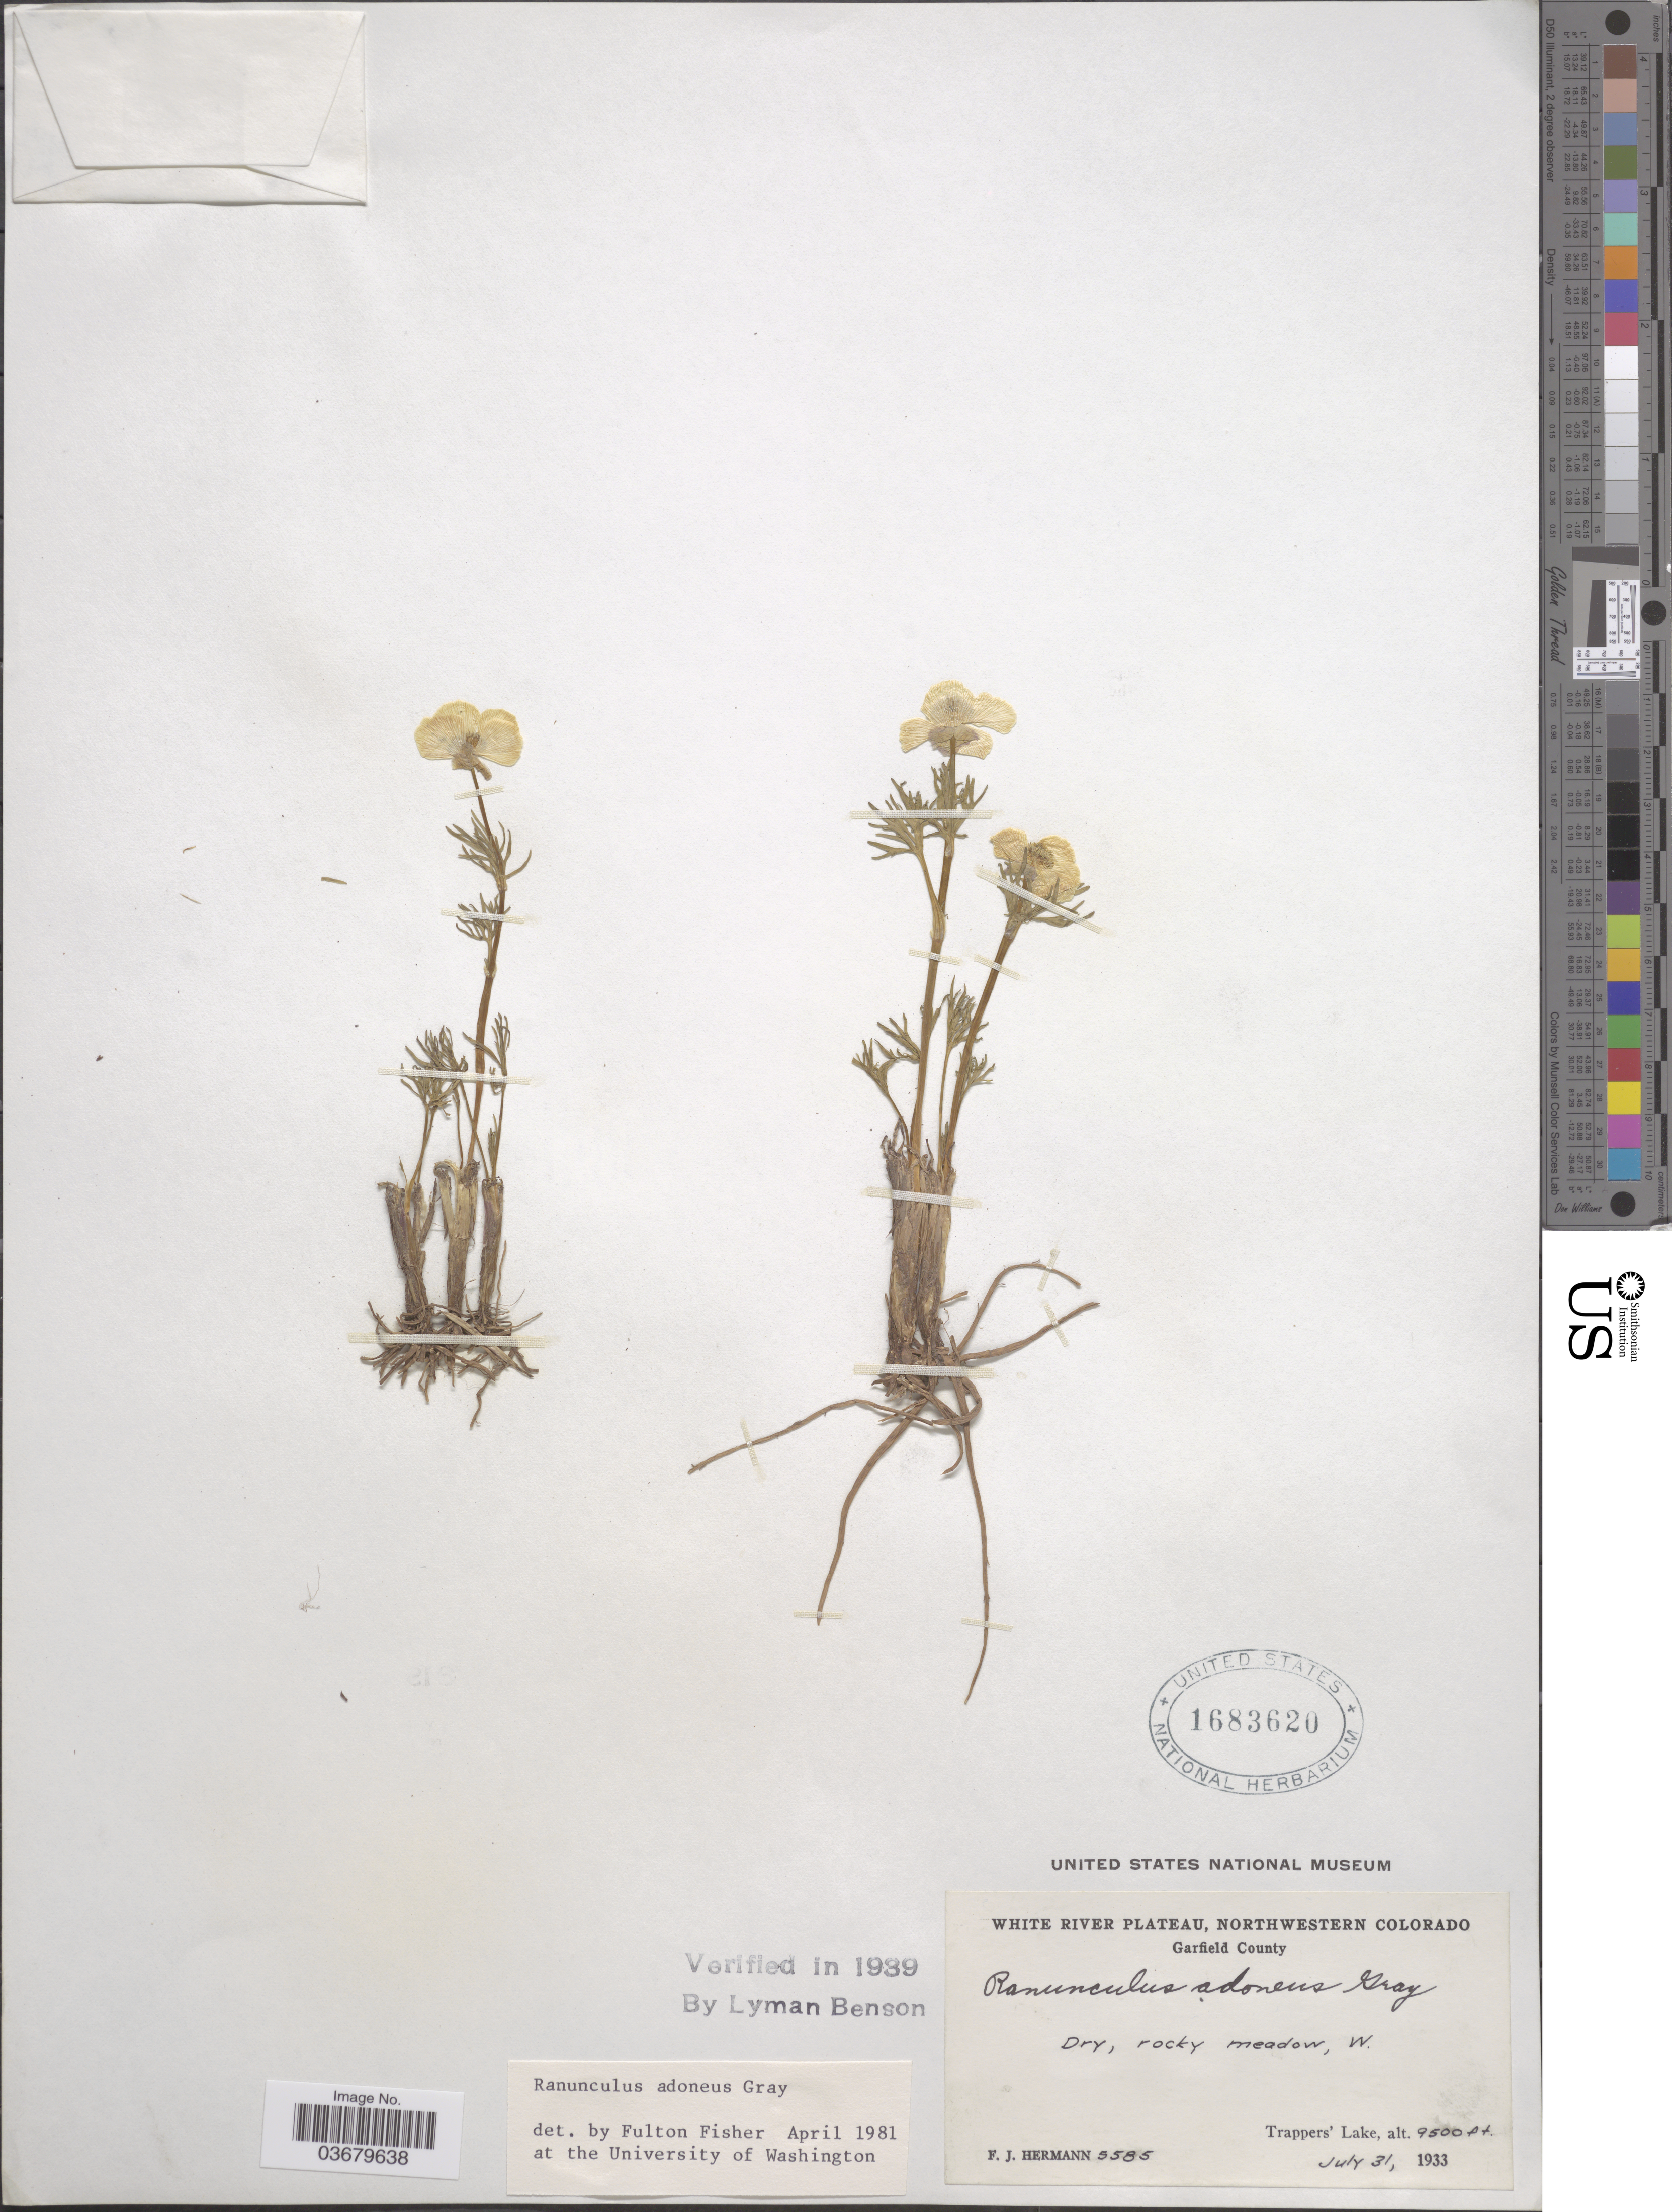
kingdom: Plantae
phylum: Tracheophyta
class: Magnoliopsida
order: Ranunculales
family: Ranunculaceae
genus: Ranunculus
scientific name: Ranunculus adoneus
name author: A. Gray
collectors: F. J. Hermann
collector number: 5585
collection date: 1933-07-31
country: United States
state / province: Colorado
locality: White River Plateau, Northwestern Colorado. Garfield County. Dry, rocky meadow, W. Trappers' Lake.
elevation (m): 2896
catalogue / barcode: US 1683620